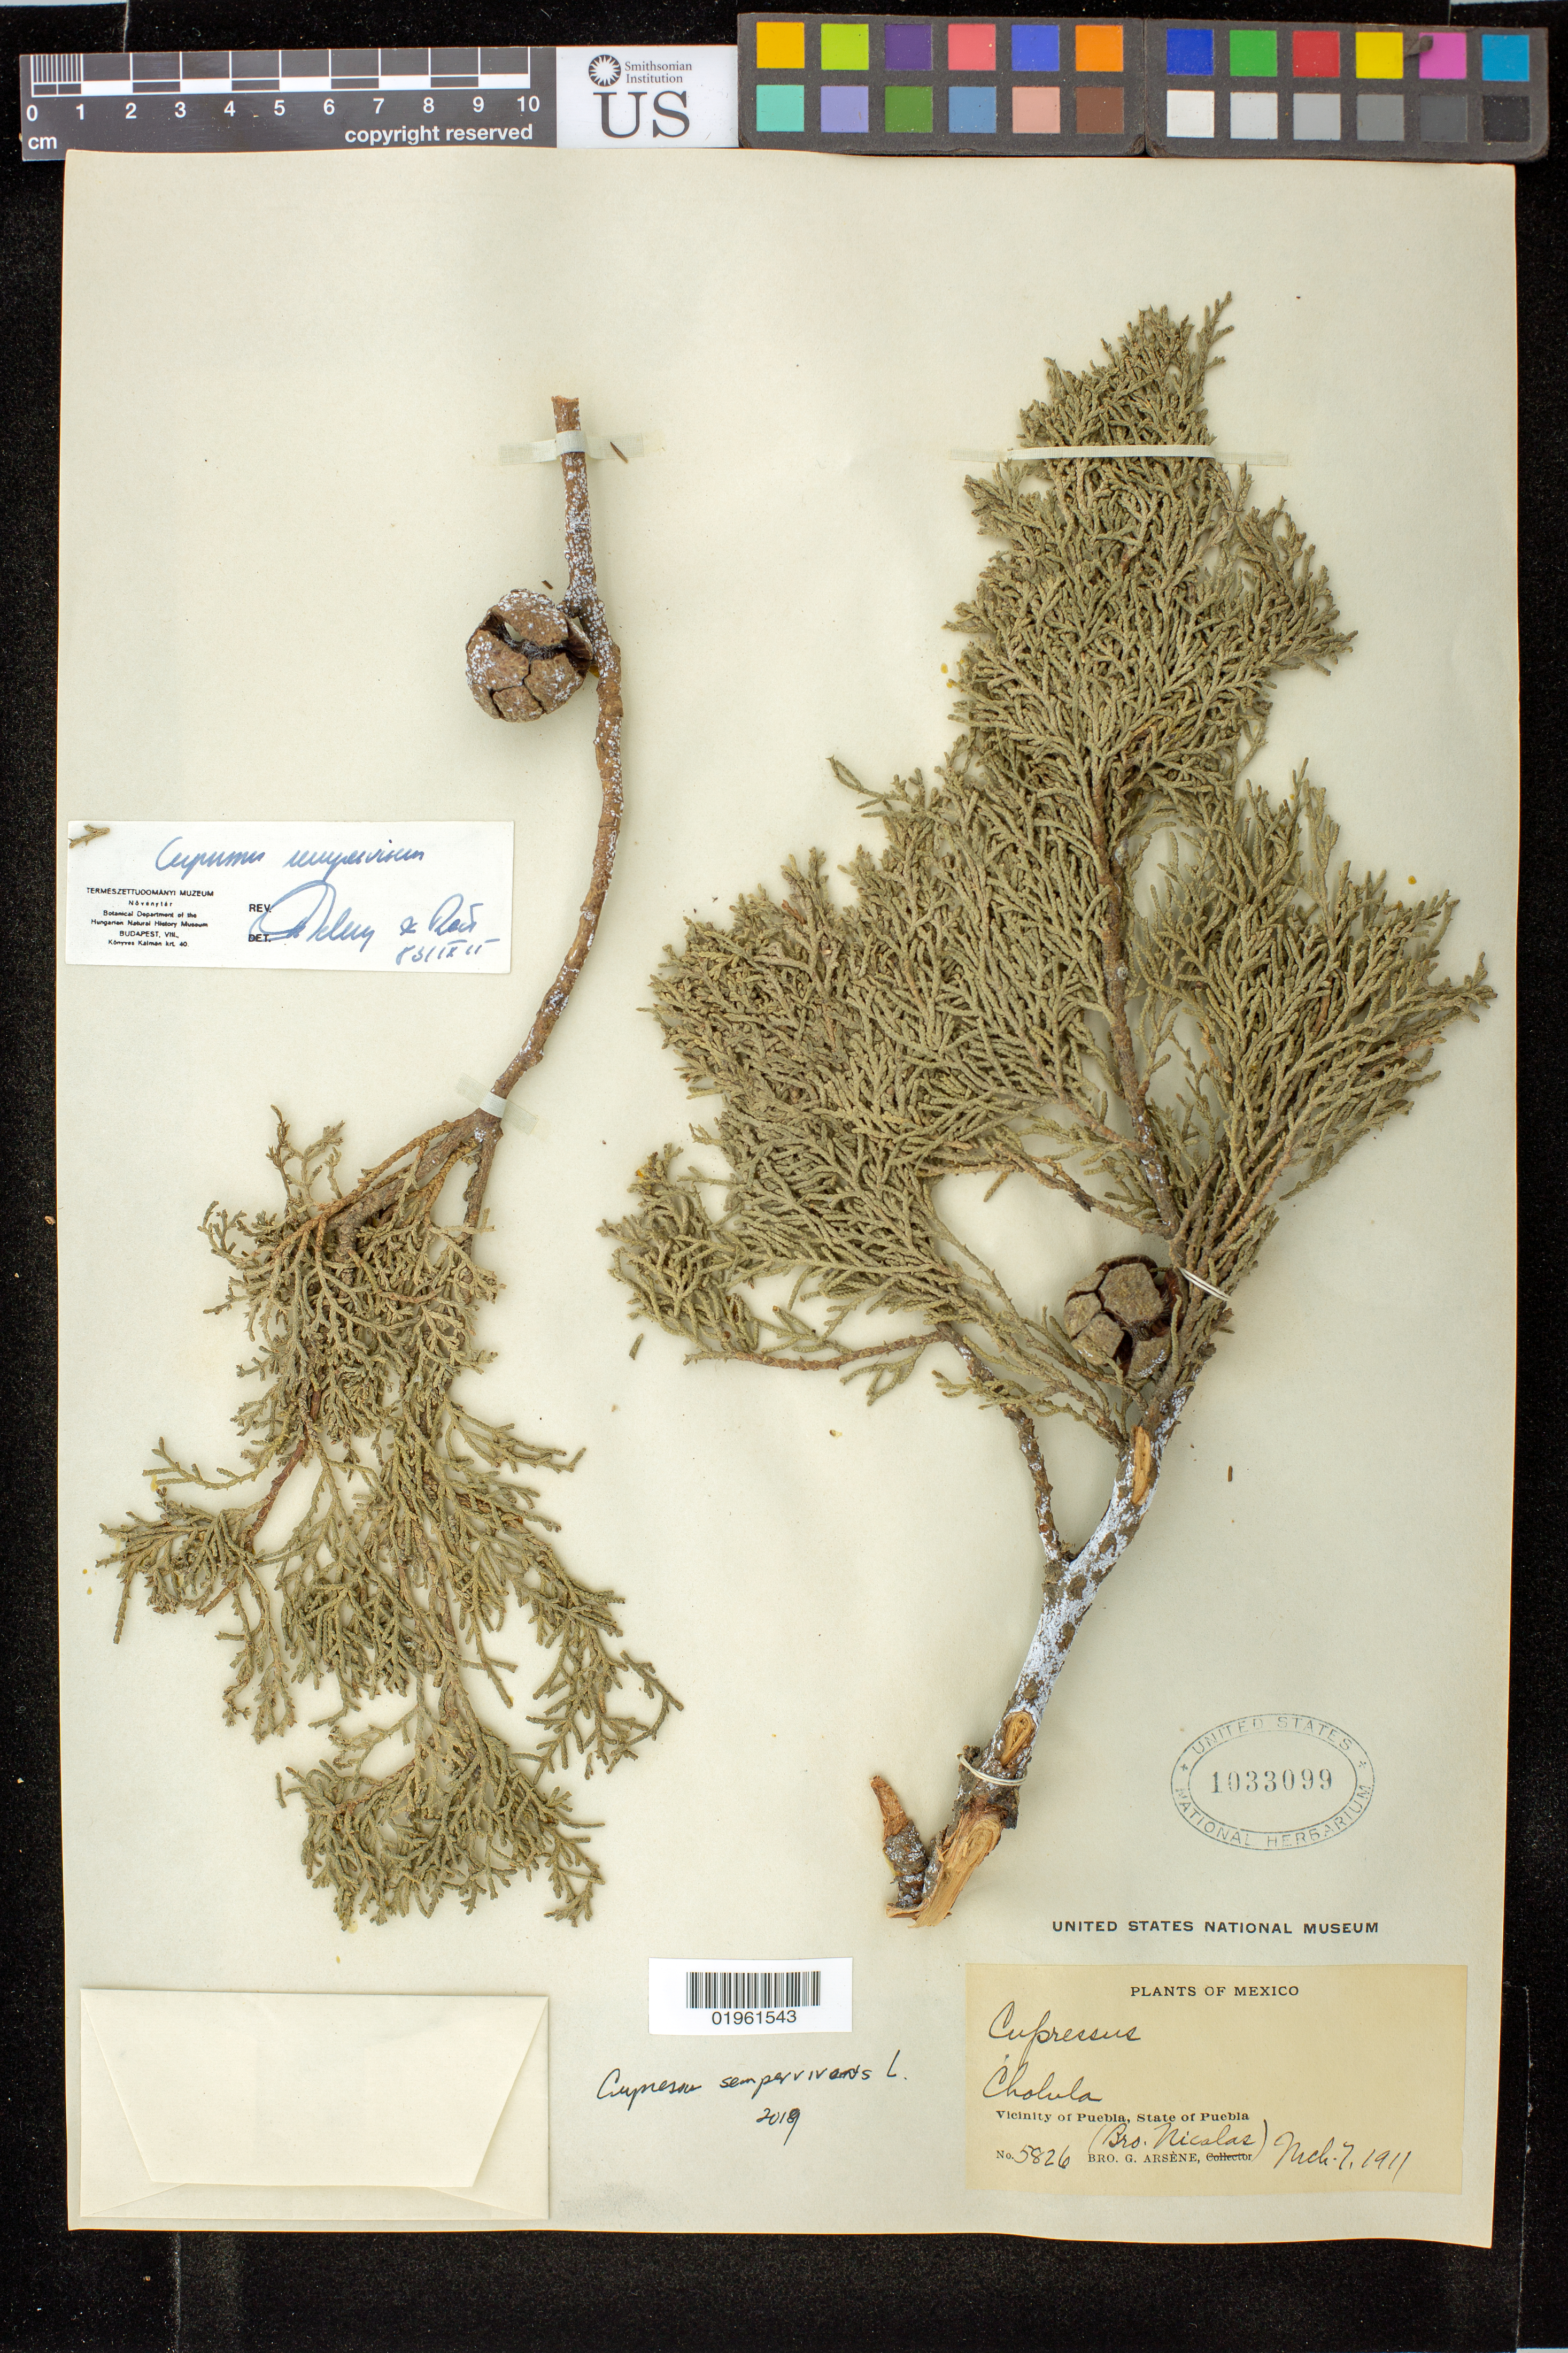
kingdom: Plantae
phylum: Tracheophyta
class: Pinopsida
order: Pinales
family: Cupressaceae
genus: Cupressus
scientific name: Cupressus sempervirens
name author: L.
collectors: Bro. Nicolas & Bro. G. Arsène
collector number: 5826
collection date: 1911-03-07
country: Mexico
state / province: Puebla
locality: Cholula, Vicinity of Puebla, State of Puebla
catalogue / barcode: US 1033099